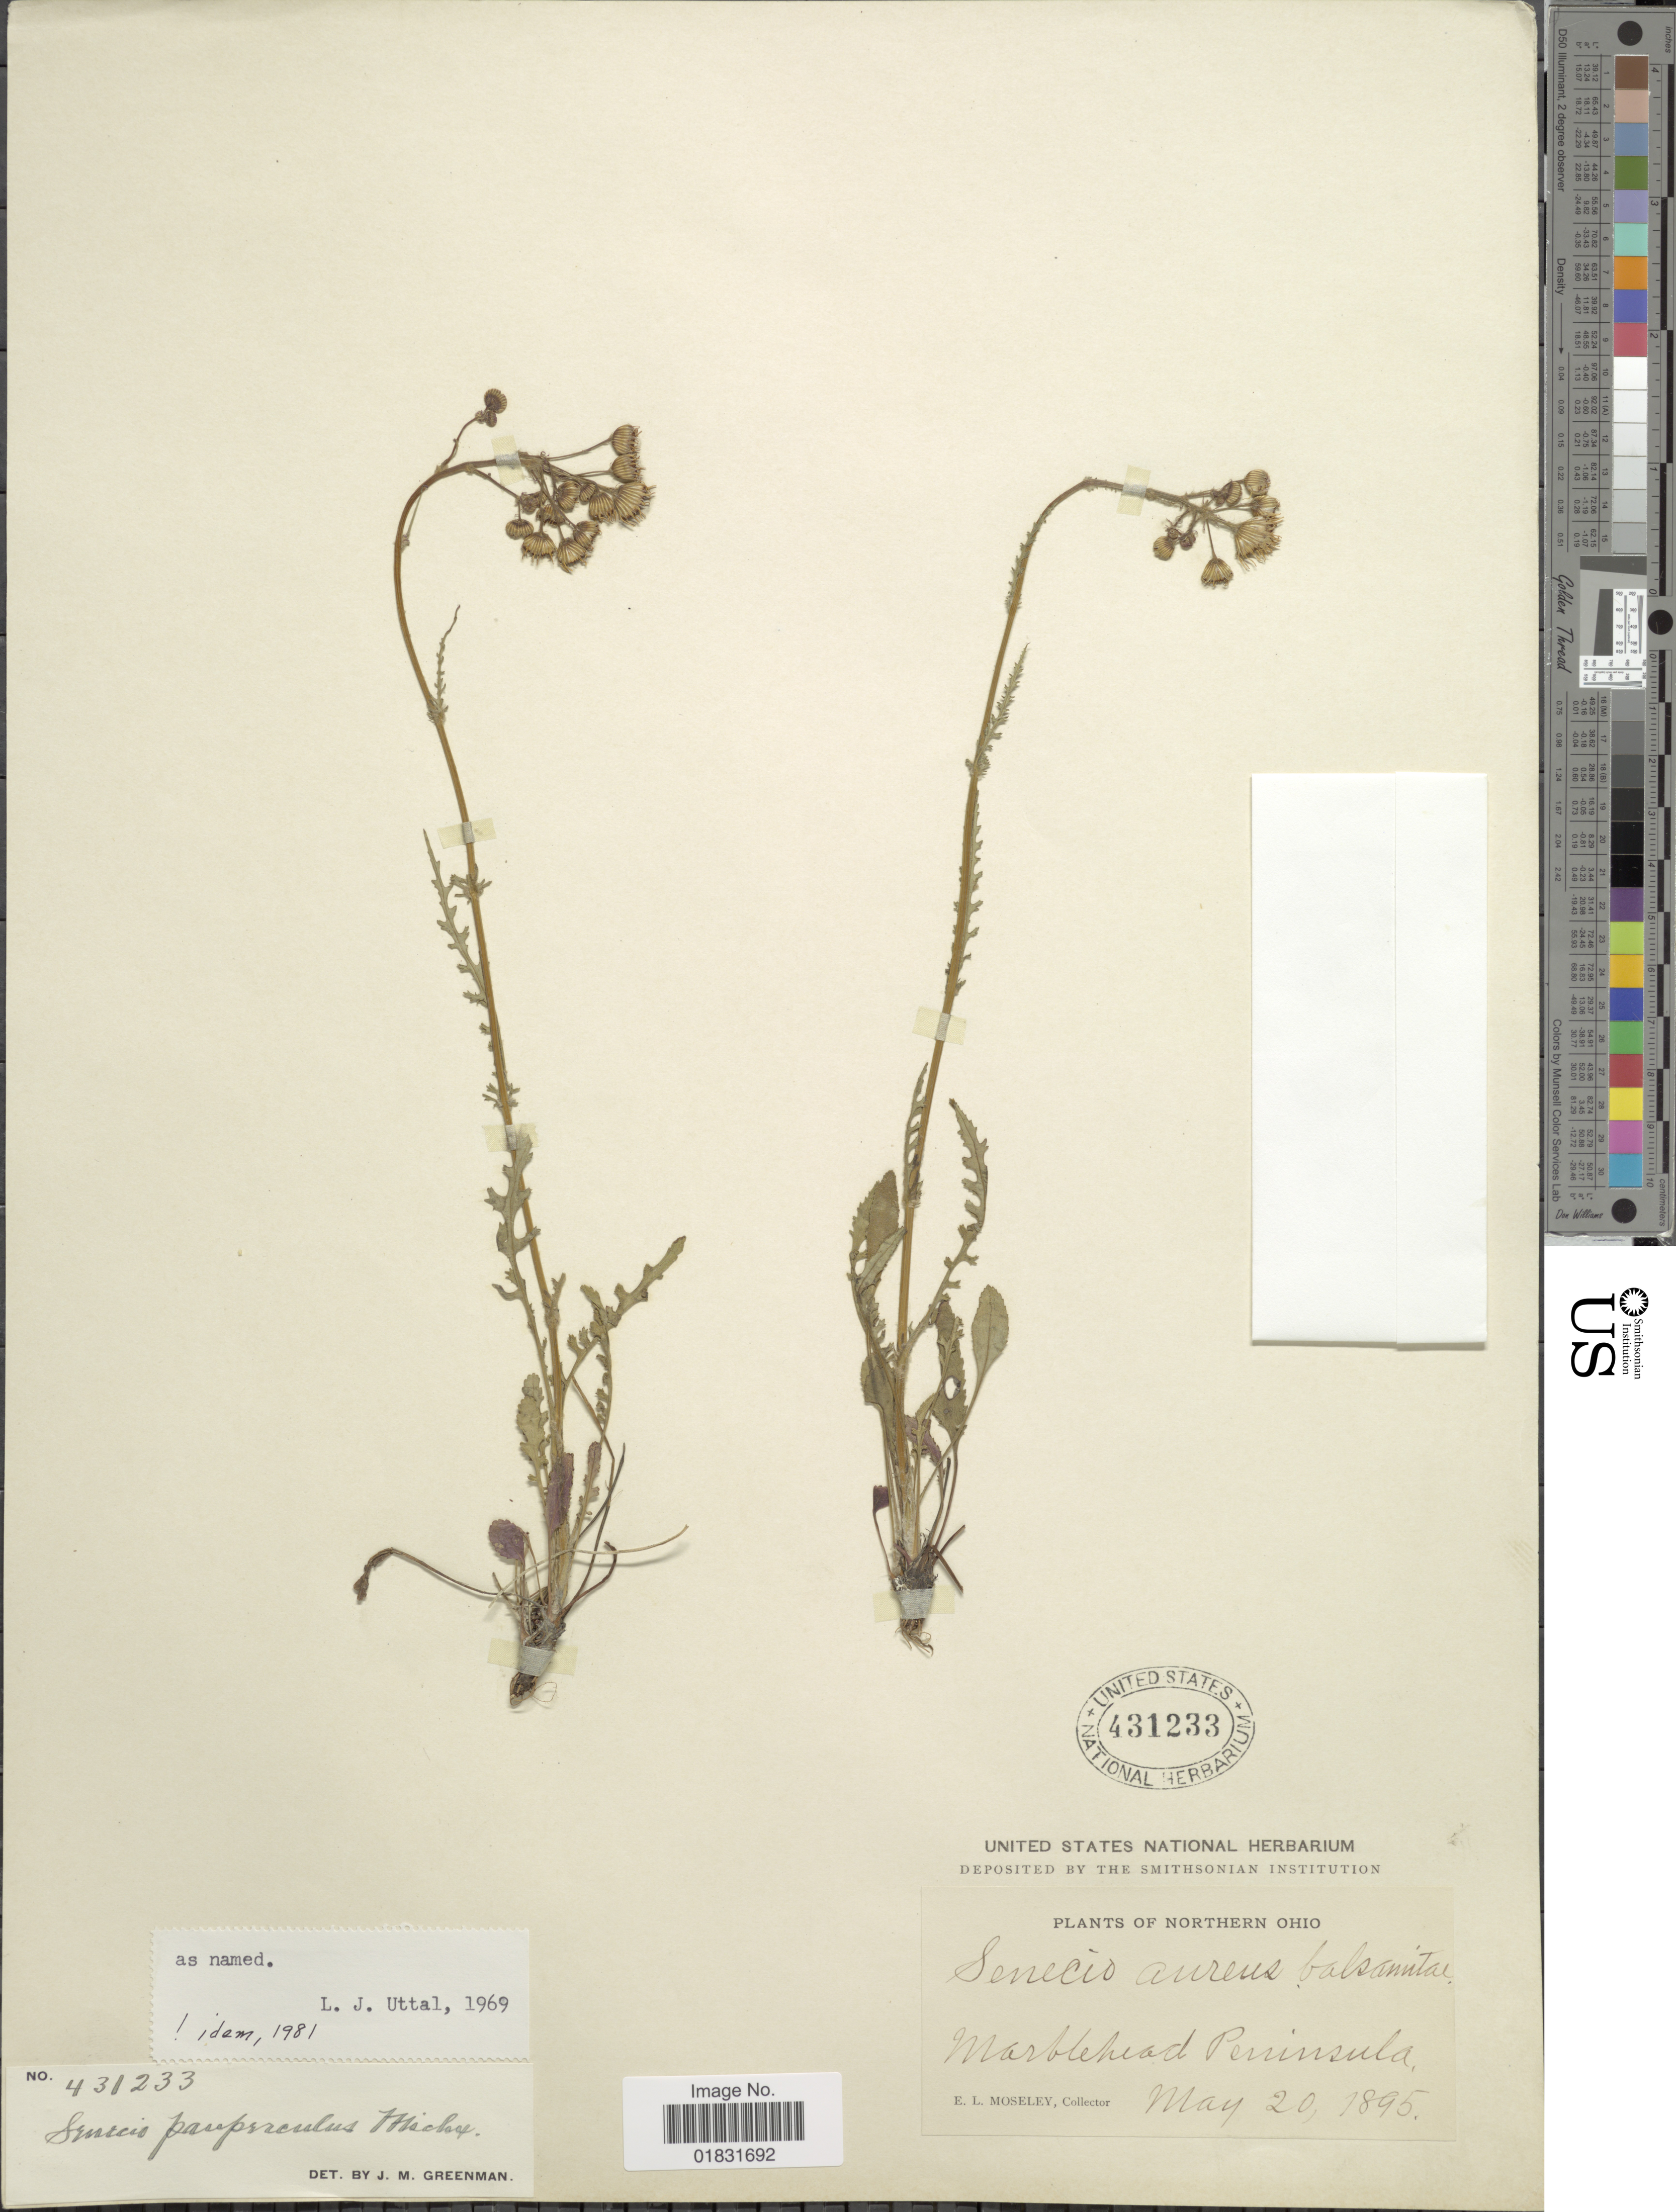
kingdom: Plantae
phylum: Tracheophyta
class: Magnoliopsida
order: Asterales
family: Asteraceae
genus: Packera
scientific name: Packera paupercula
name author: (Michx.) Á. Löve & D. Löve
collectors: E. Moseley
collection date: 1895-05-20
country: United States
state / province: Ohio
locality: Northern Ohio, Marblehead Peninsula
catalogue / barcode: US 431233